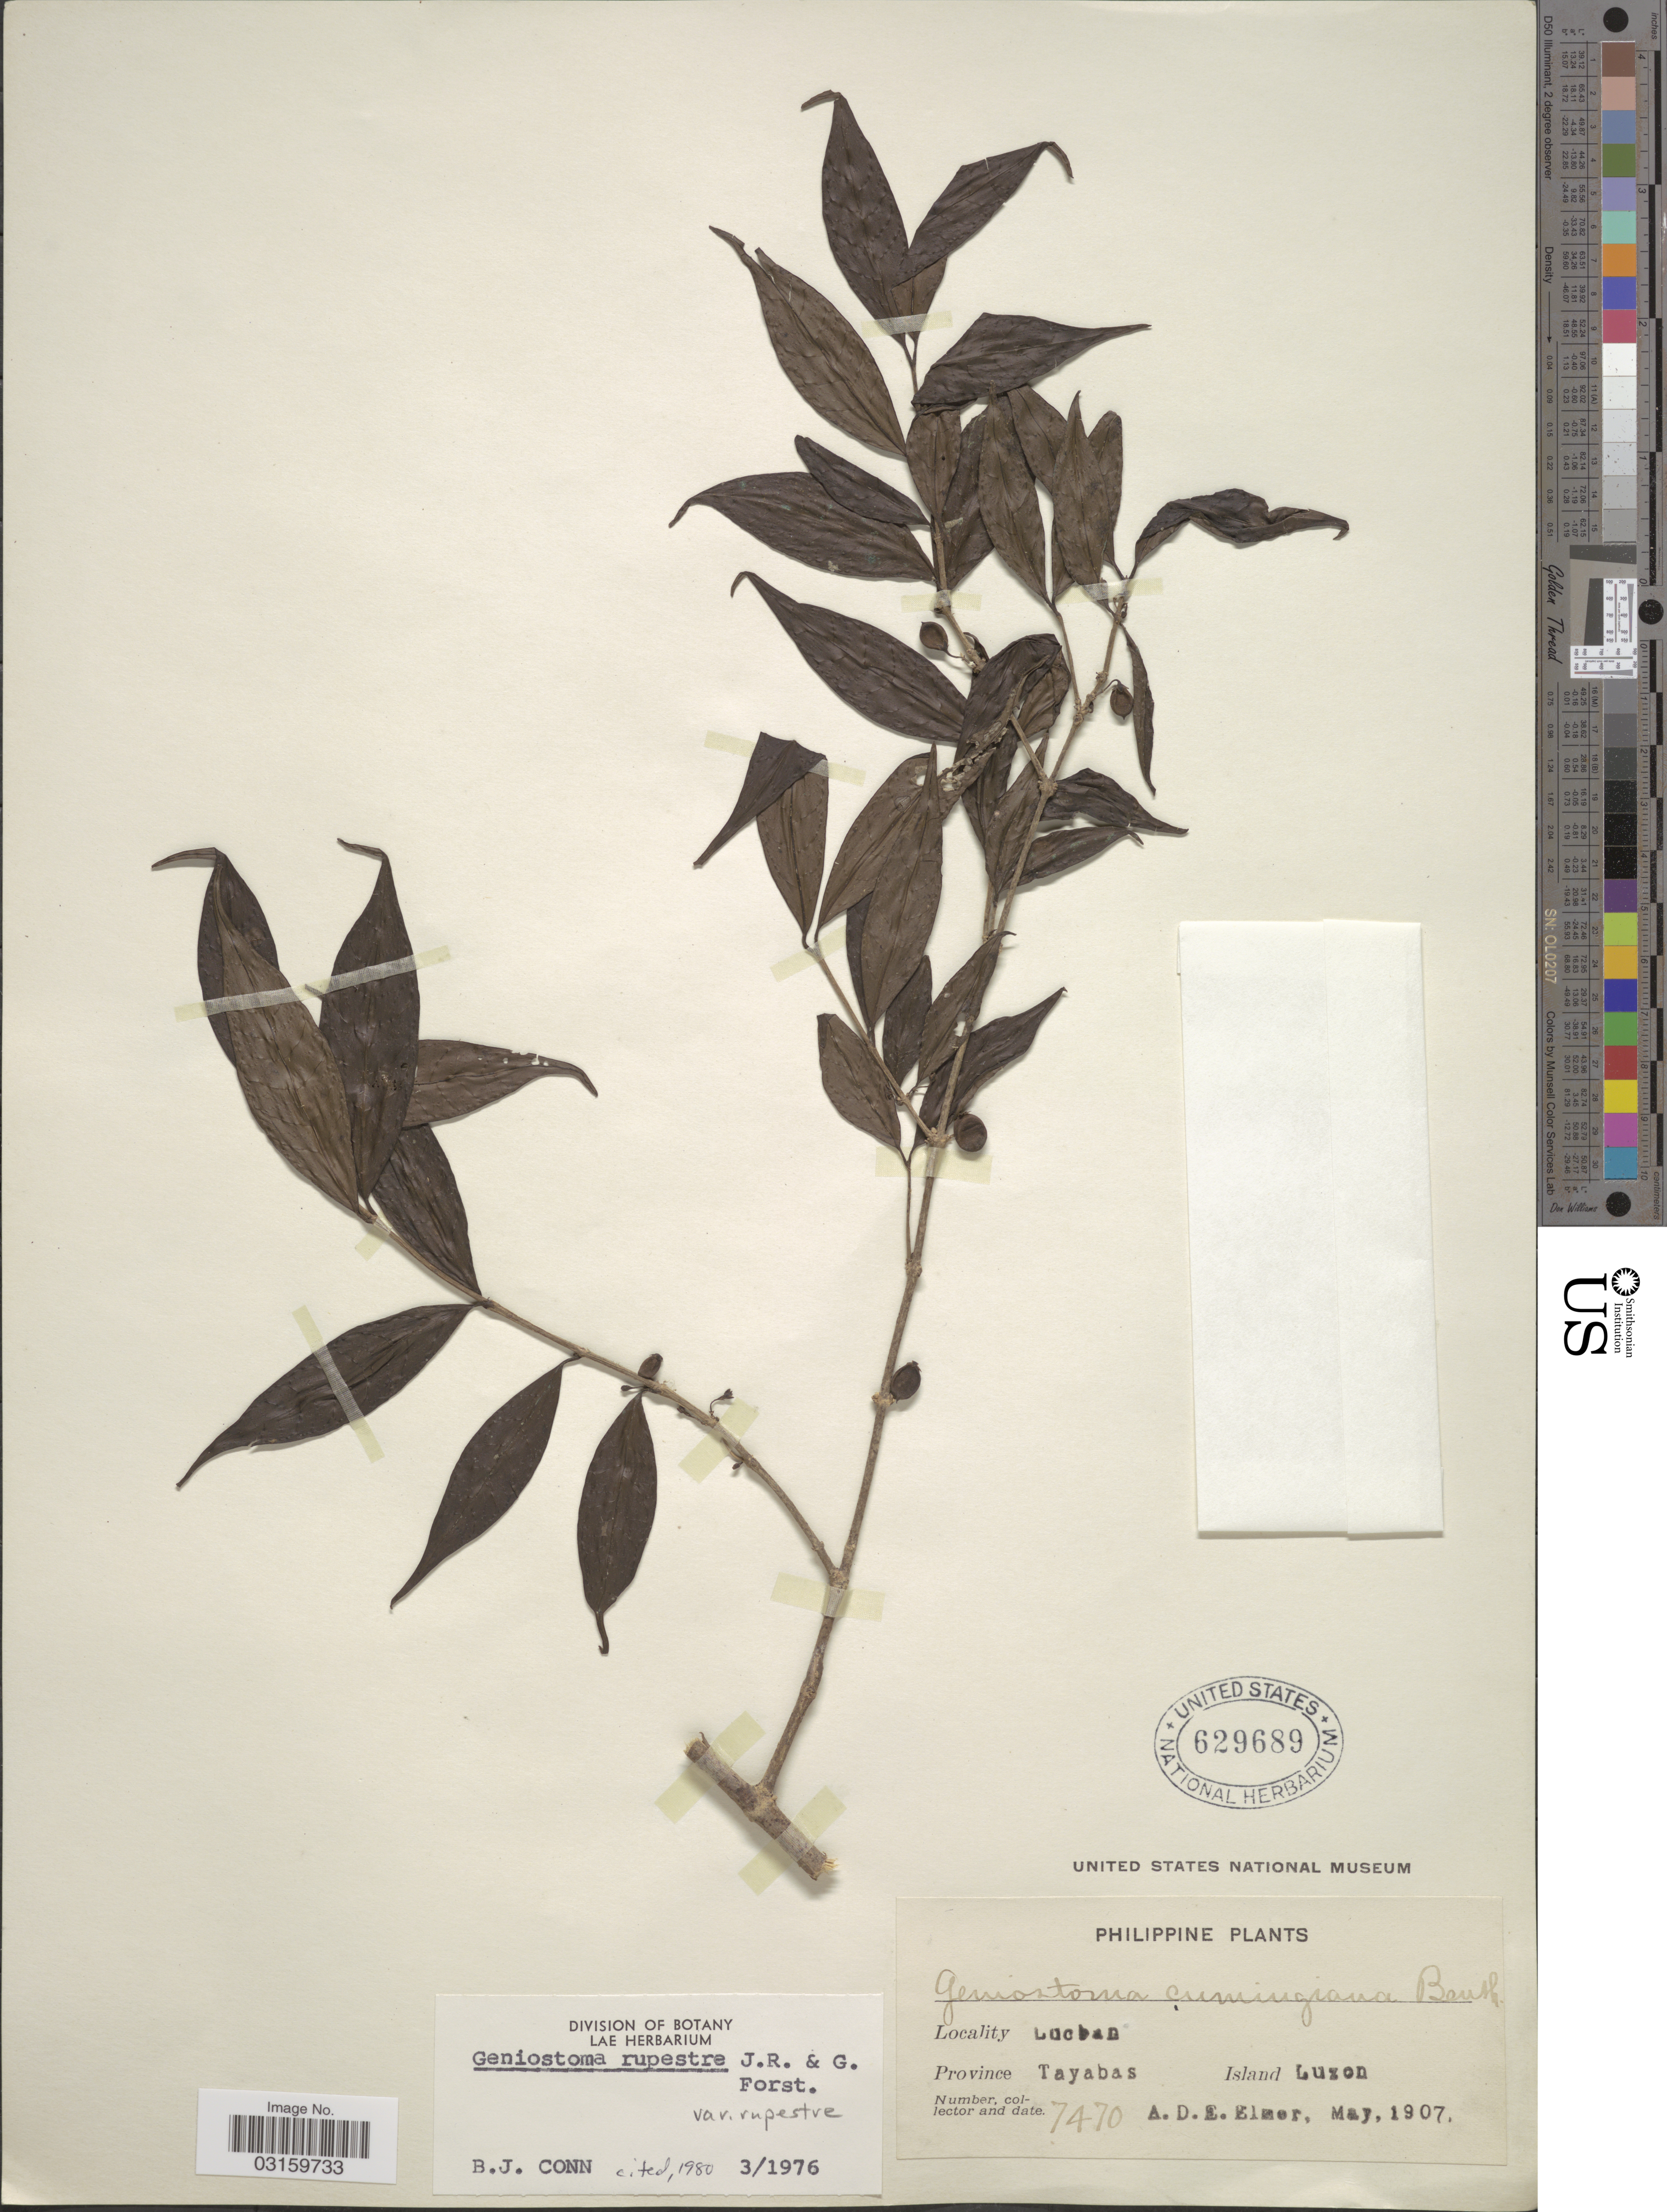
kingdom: Plantae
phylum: Tracheophyta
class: Magnoliopsida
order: Gentianales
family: Loganiaceae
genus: Geniostoma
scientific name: Geniostoma rupestre var. rupestre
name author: J.R. Forst. & G. Forst.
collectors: A. D. E. Elmer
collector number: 7470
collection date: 1907-05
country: Philippines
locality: Lucban, Province Tayabas, Island Luzon.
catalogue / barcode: US 629689